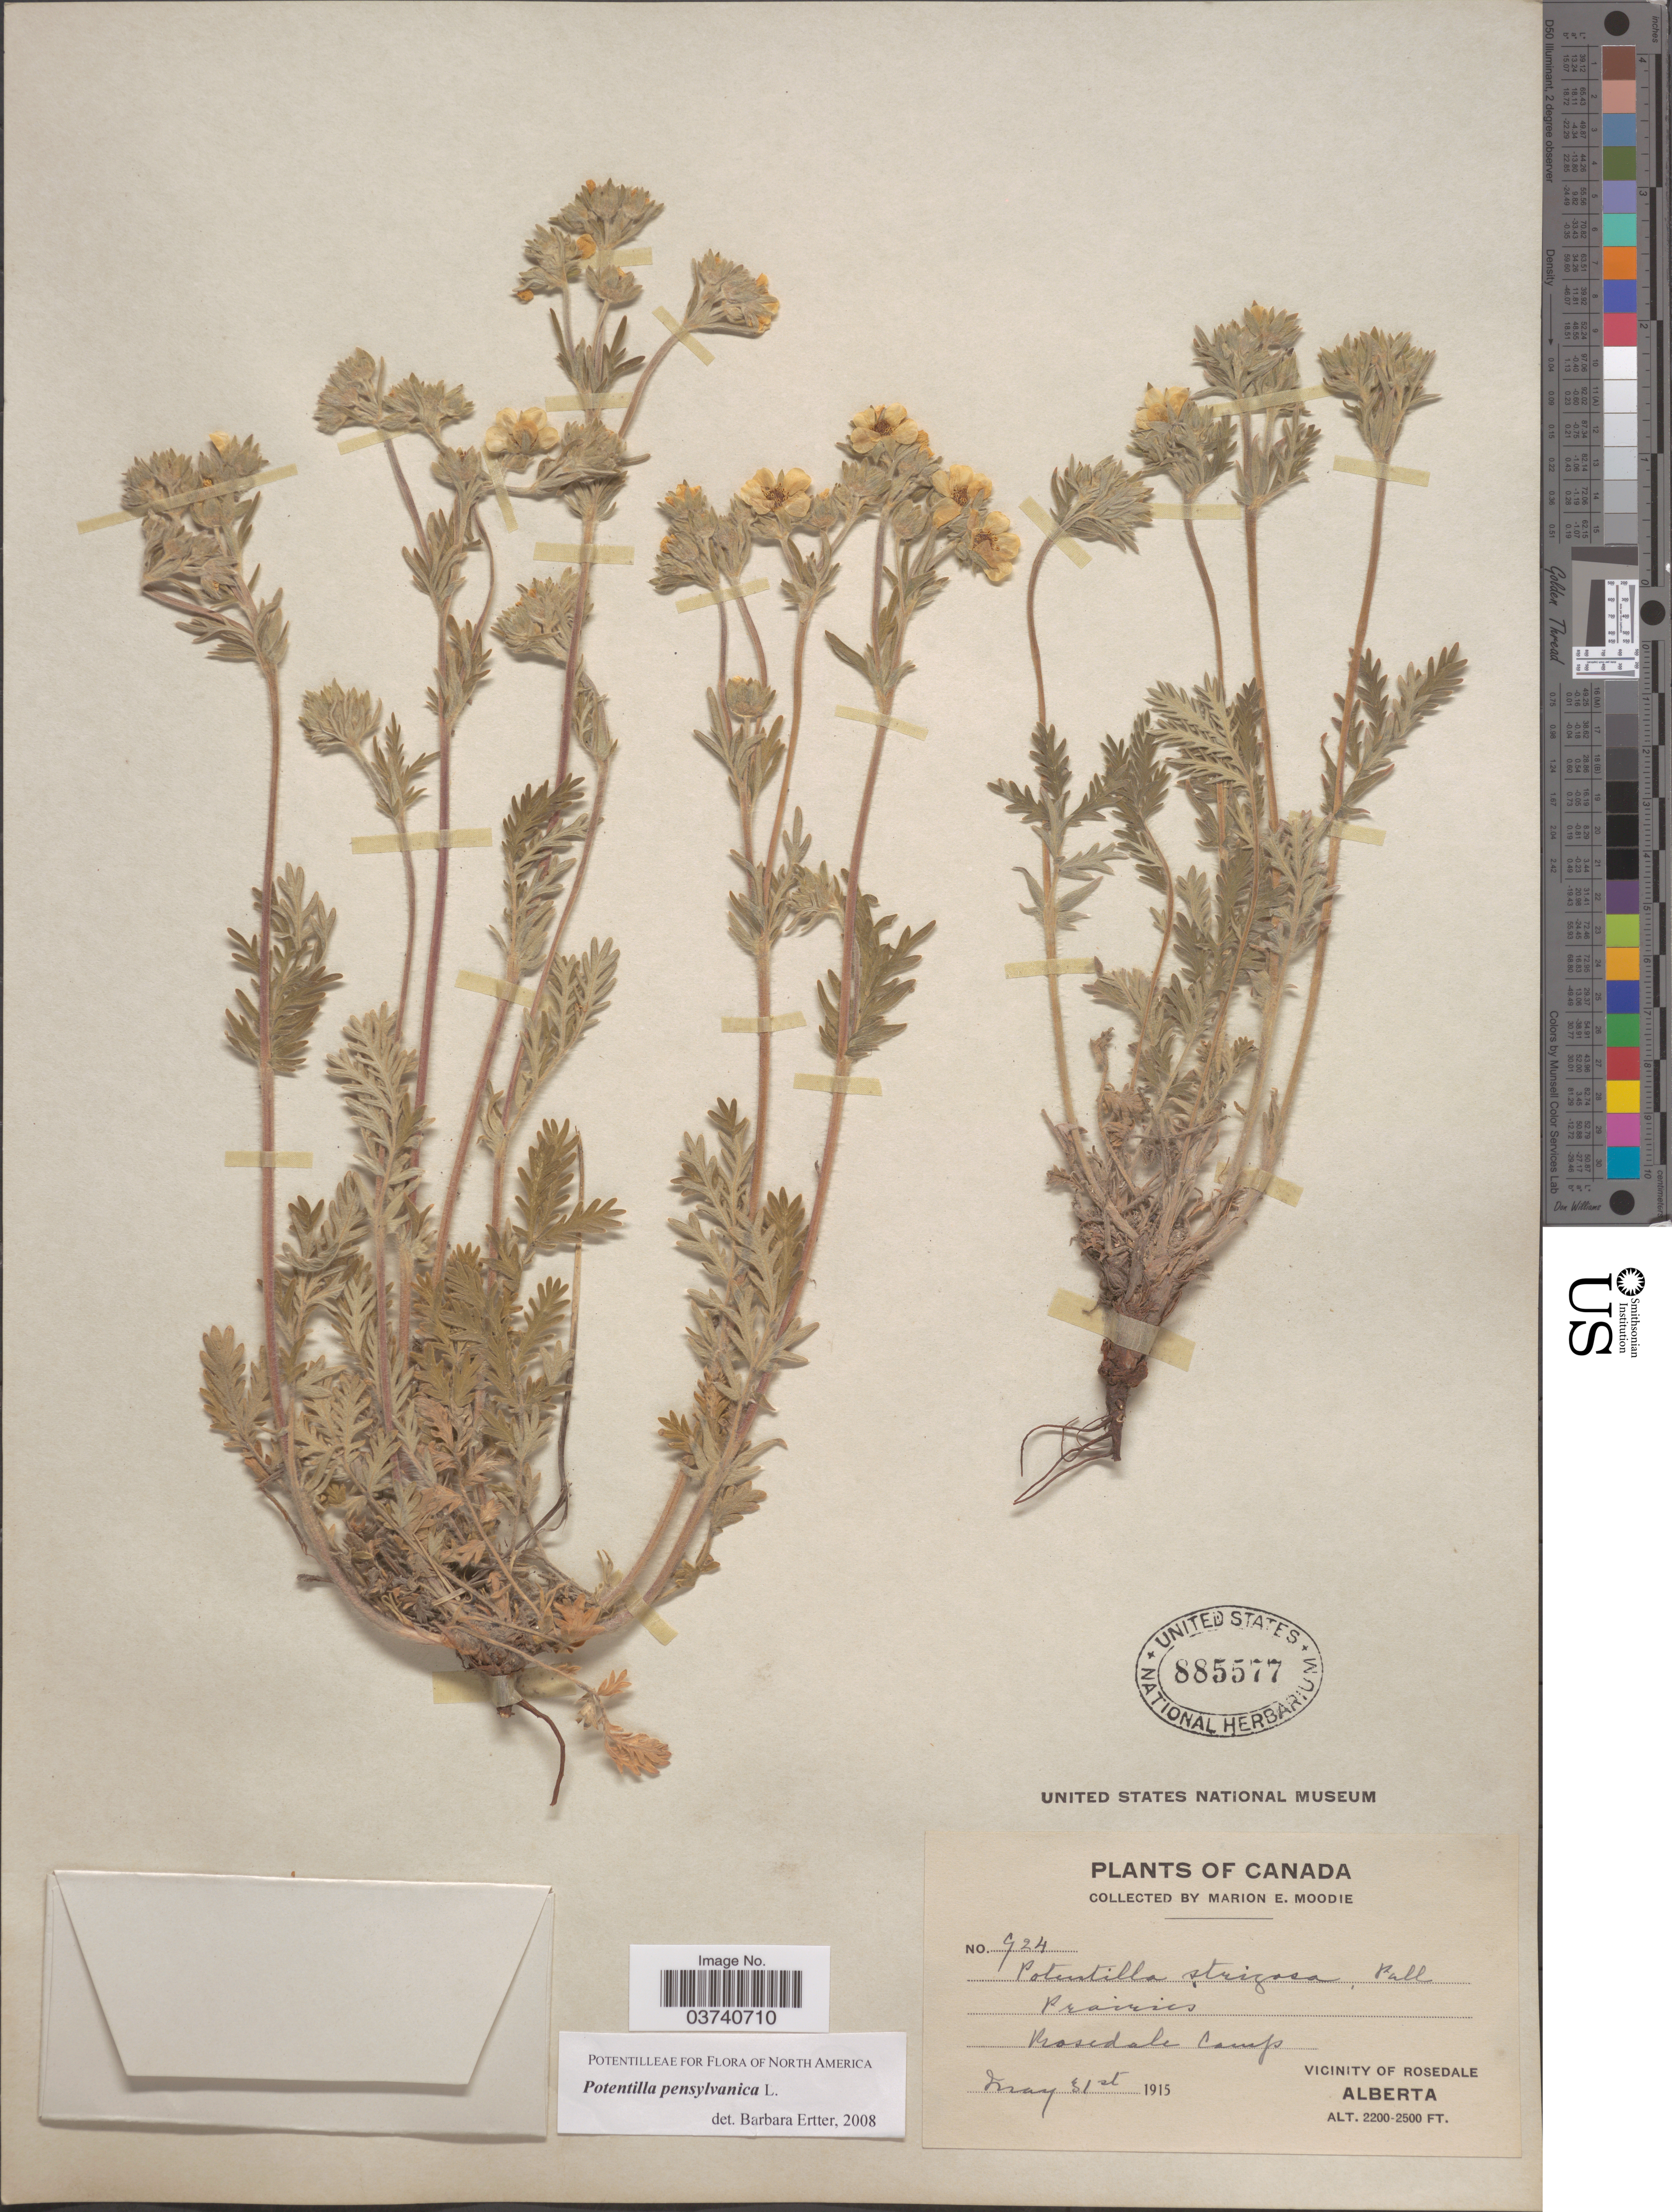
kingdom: Plantae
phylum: Tracheophyta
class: Magnoliopsida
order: Rosales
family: Rosaceae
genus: Potentilla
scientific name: Potentilla pensylvanica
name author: L.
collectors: M. E. Moodie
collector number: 924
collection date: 1915-05-31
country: Canada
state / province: Alberta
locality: Rosedale Camp. Vicinity of Rosedale.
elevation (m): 671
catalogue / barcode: US 885577